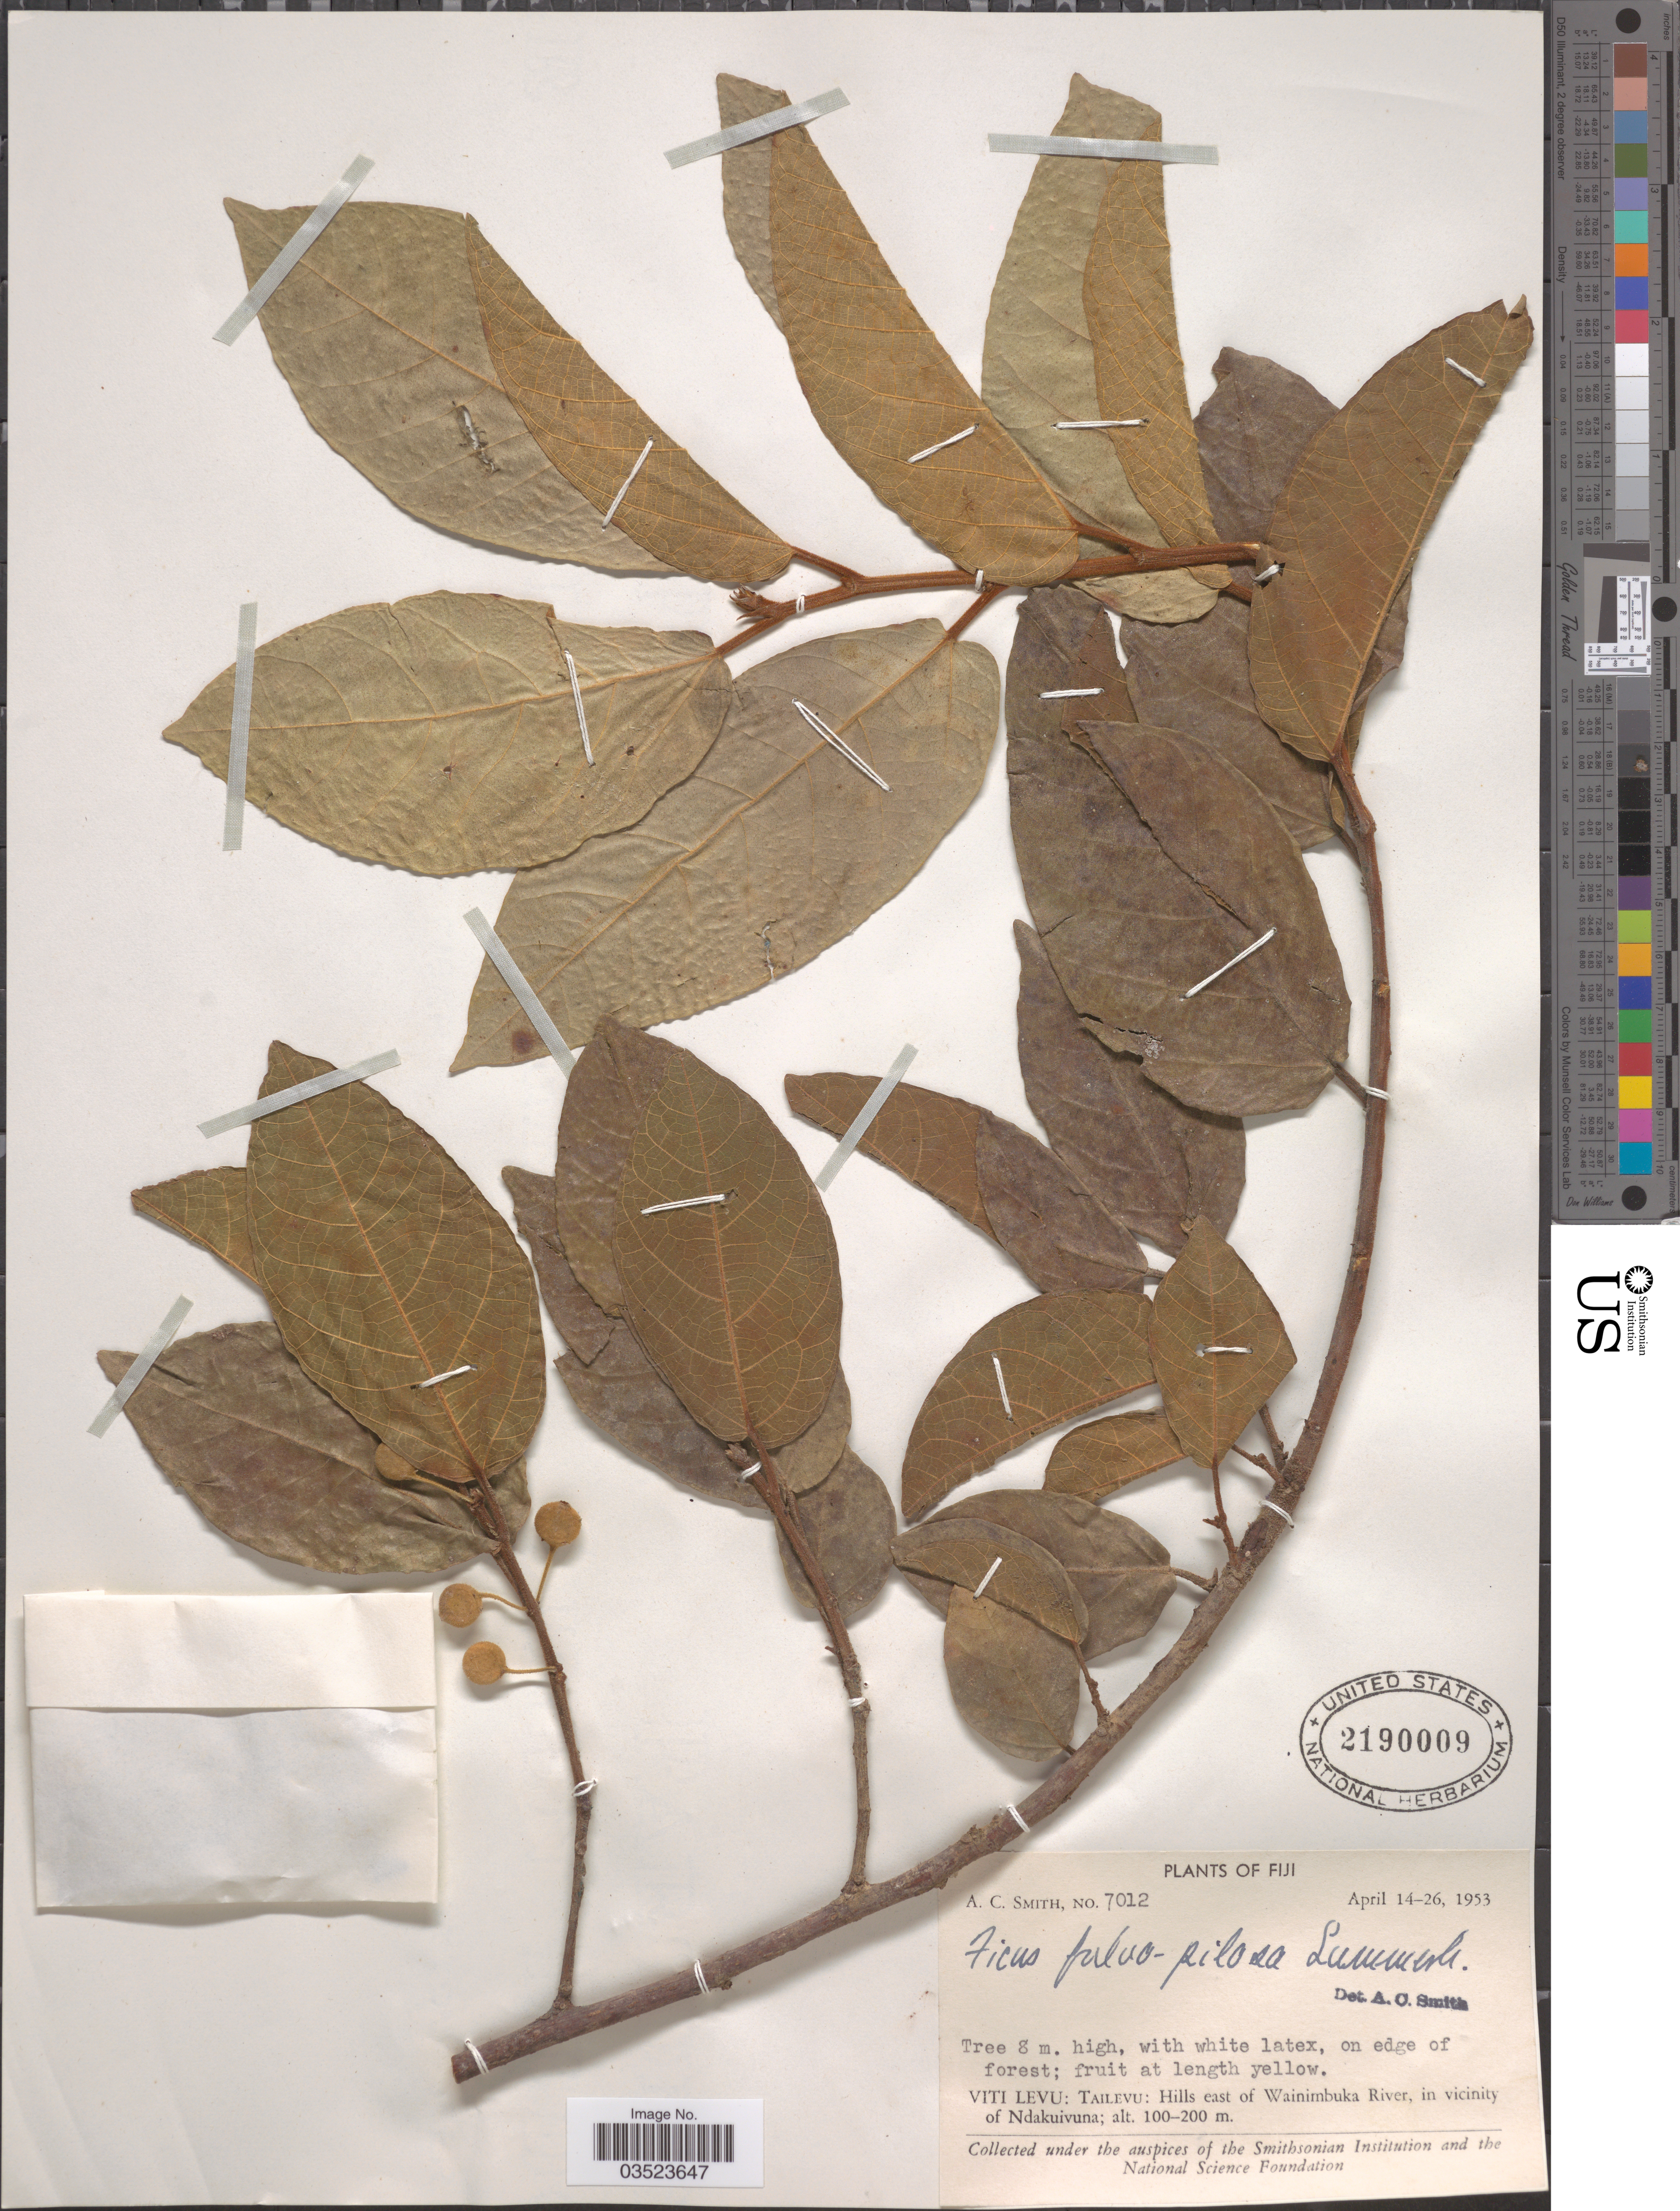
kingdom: Plantae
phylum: Tracheophyta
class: Magnoliopsida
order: Rosales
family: Moraceae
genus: Ficus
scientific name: Ficus fulvo-pilosa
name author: Summerh. in A.C. Sm.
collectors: A. C. Smith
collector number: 7012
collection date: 1953-04-14/1953-04-26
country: Fiji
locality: Viti Levu: Tailevu: Hills east of Wainimbuka River, in vicinity of Ndakuivuna.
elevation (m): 100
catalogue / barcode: US 2190009